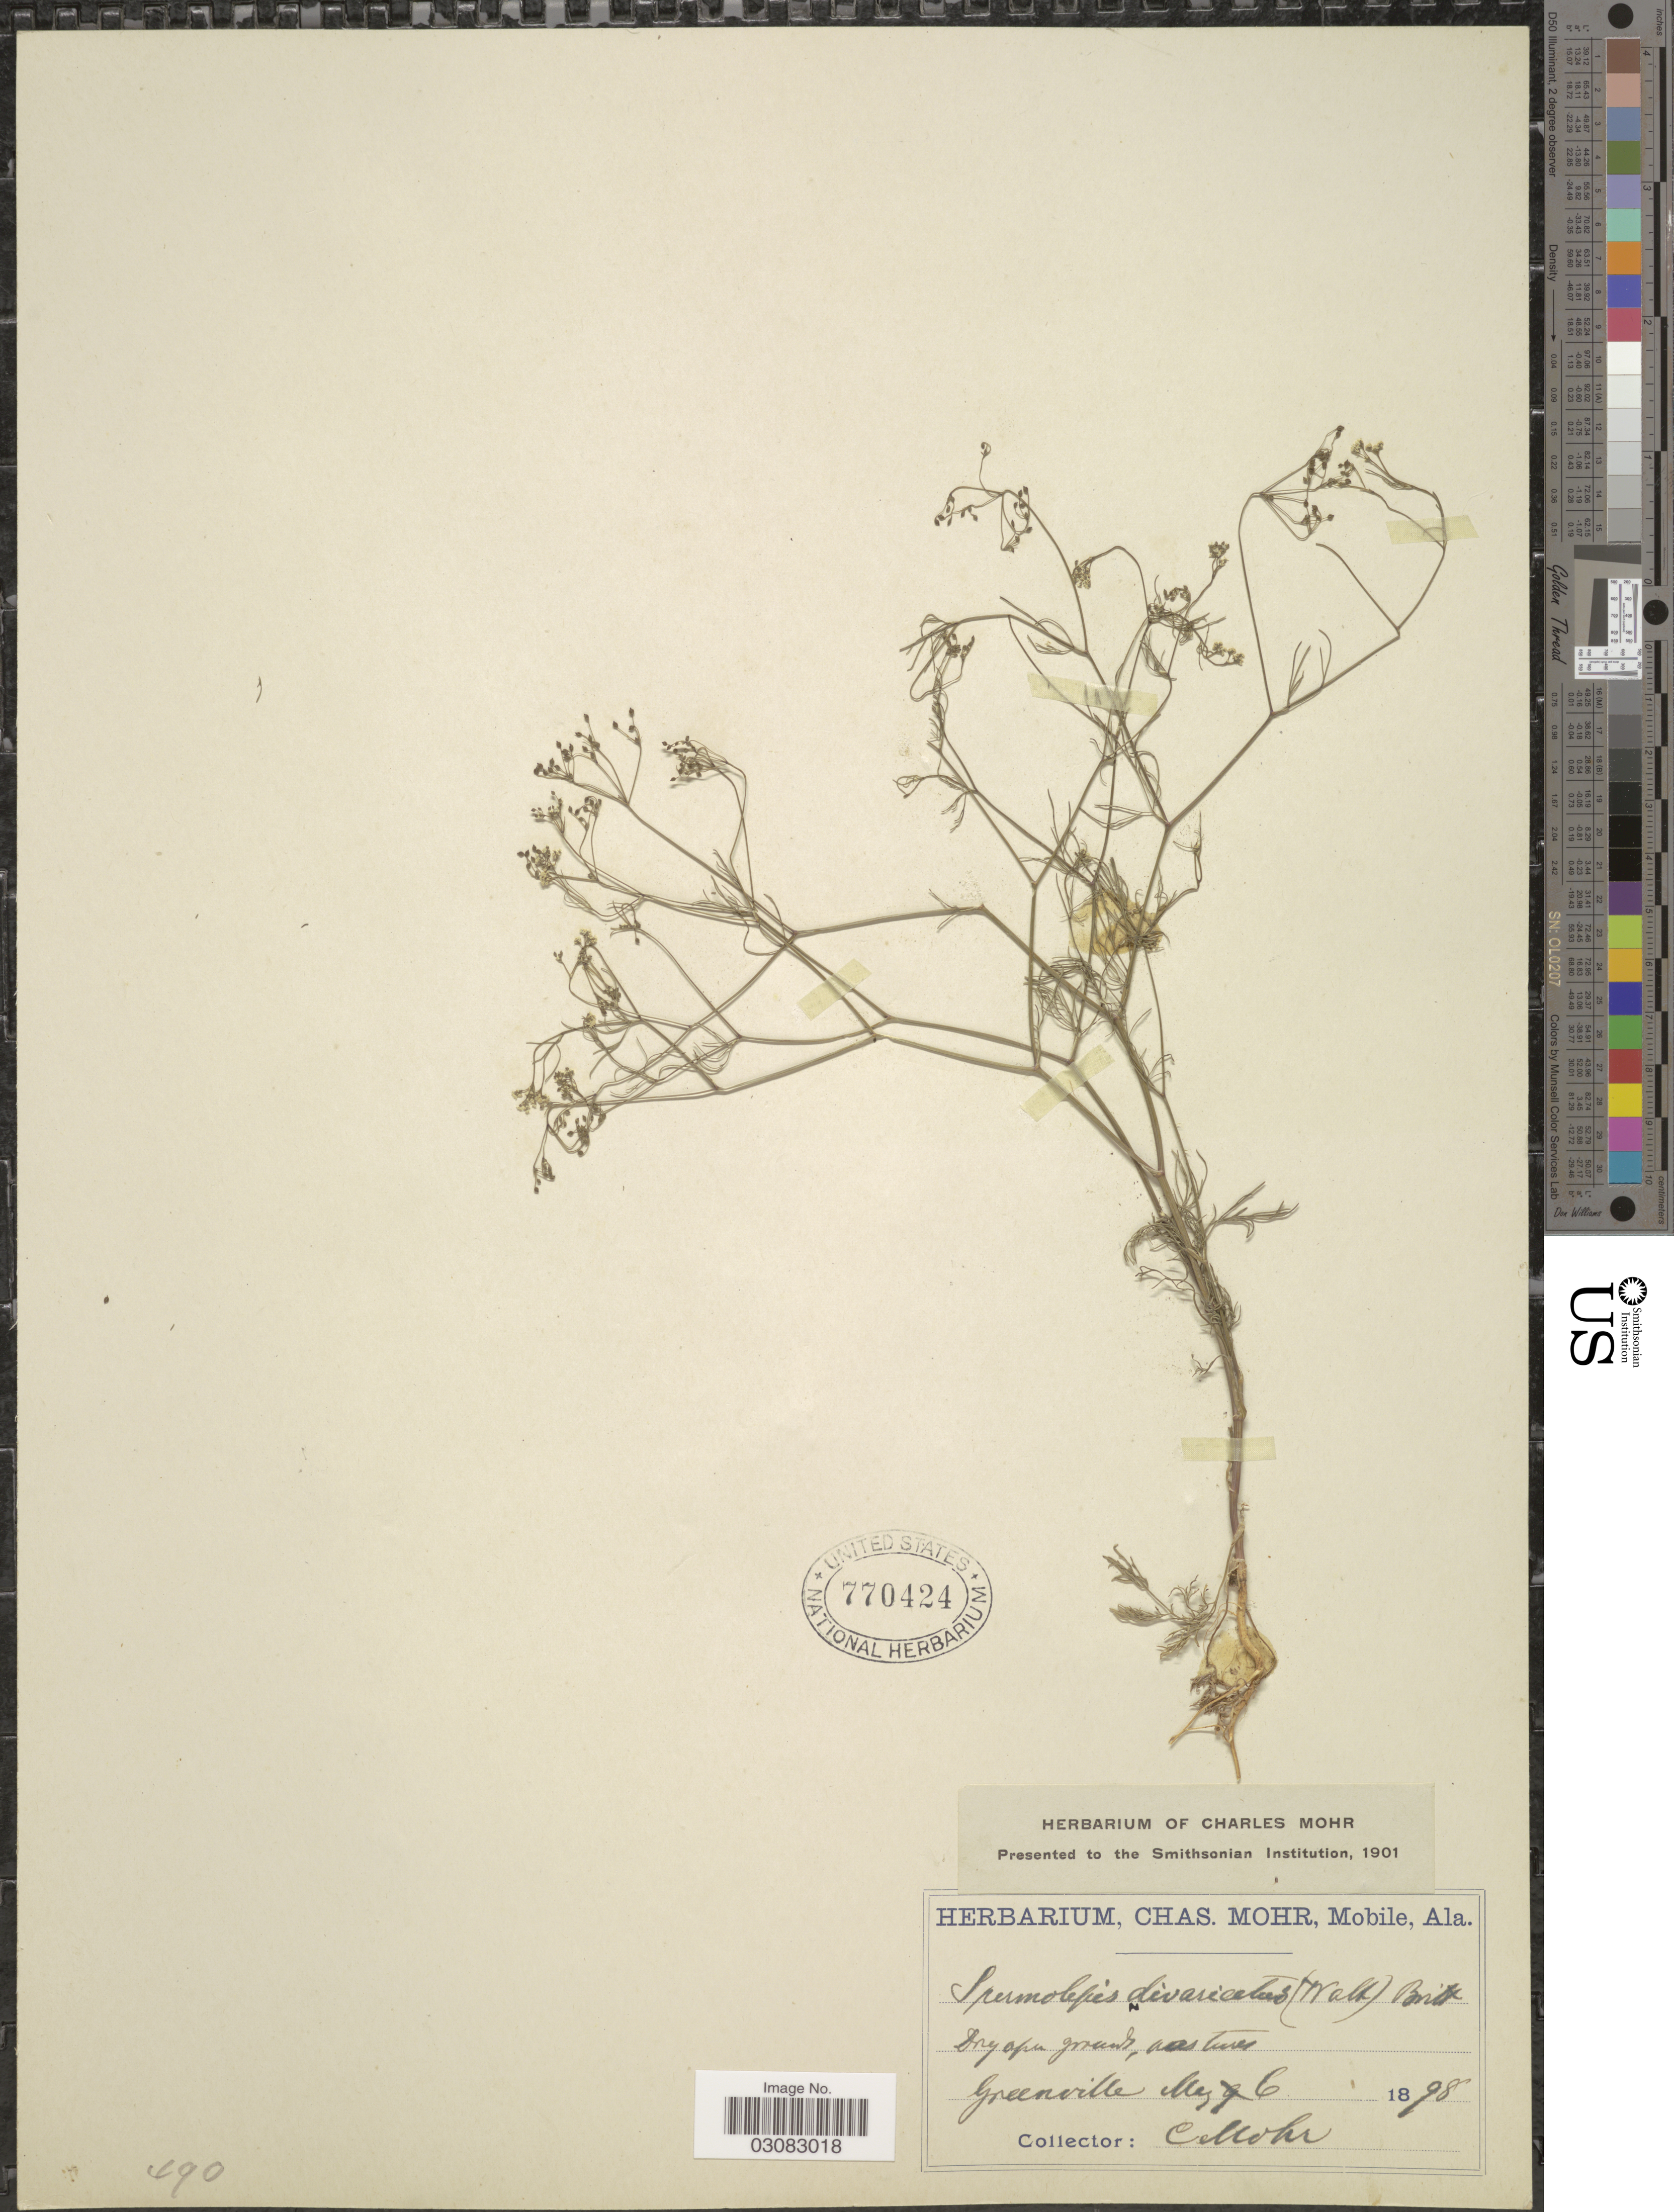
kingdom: Plantae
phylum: Tracheophyta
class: Magnoliopsida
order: Apiales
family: Apiaceae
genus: Spermolepis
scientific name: Spermolepis divaricata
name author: (Walter) Raf.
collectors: Mohr, C. T. (herbarium)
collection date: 1898-05-06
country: United States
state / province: Alabama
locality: Greenville.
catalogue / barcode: US 770424